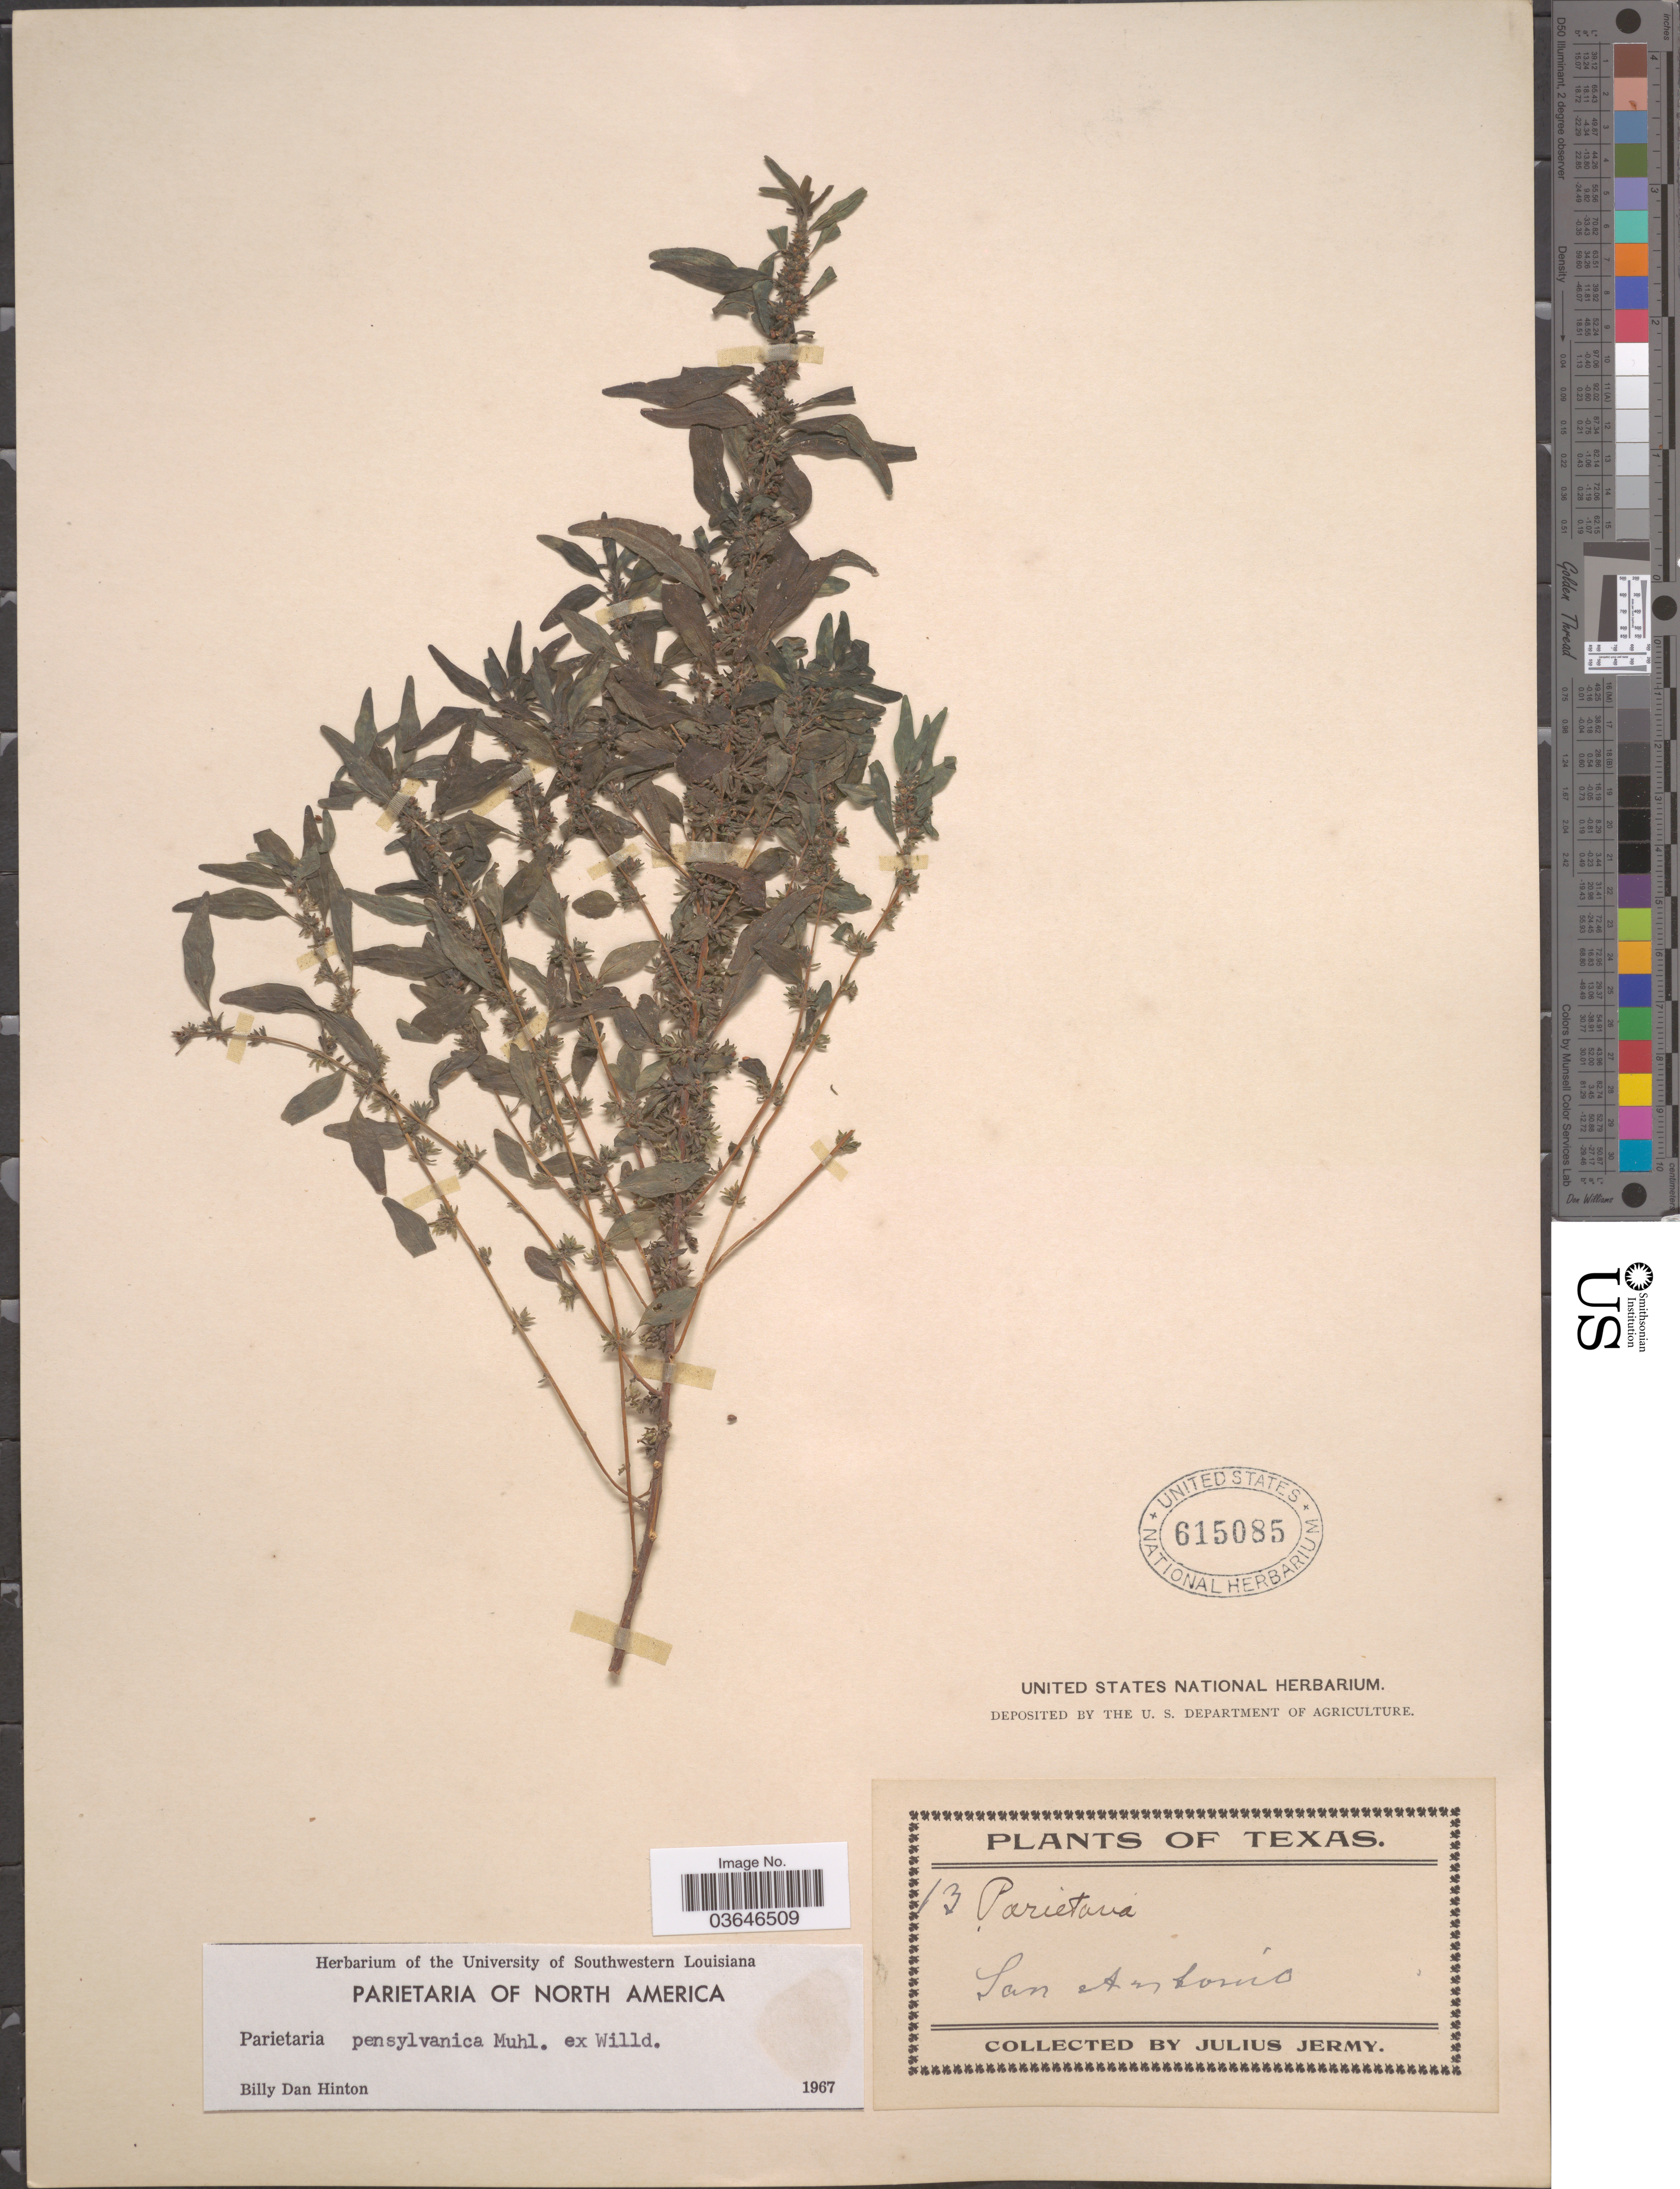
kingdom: Plantae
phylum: Tracheophyta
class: Magnoliopsida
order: Rosales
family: Urticaceae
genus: Parietaria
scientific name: Parietaria pensylvanica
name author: Muhl. ex Willd.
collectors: J. Jermy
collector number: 13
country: United States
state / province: Texas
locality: San Antonio.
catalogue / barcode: US 615085